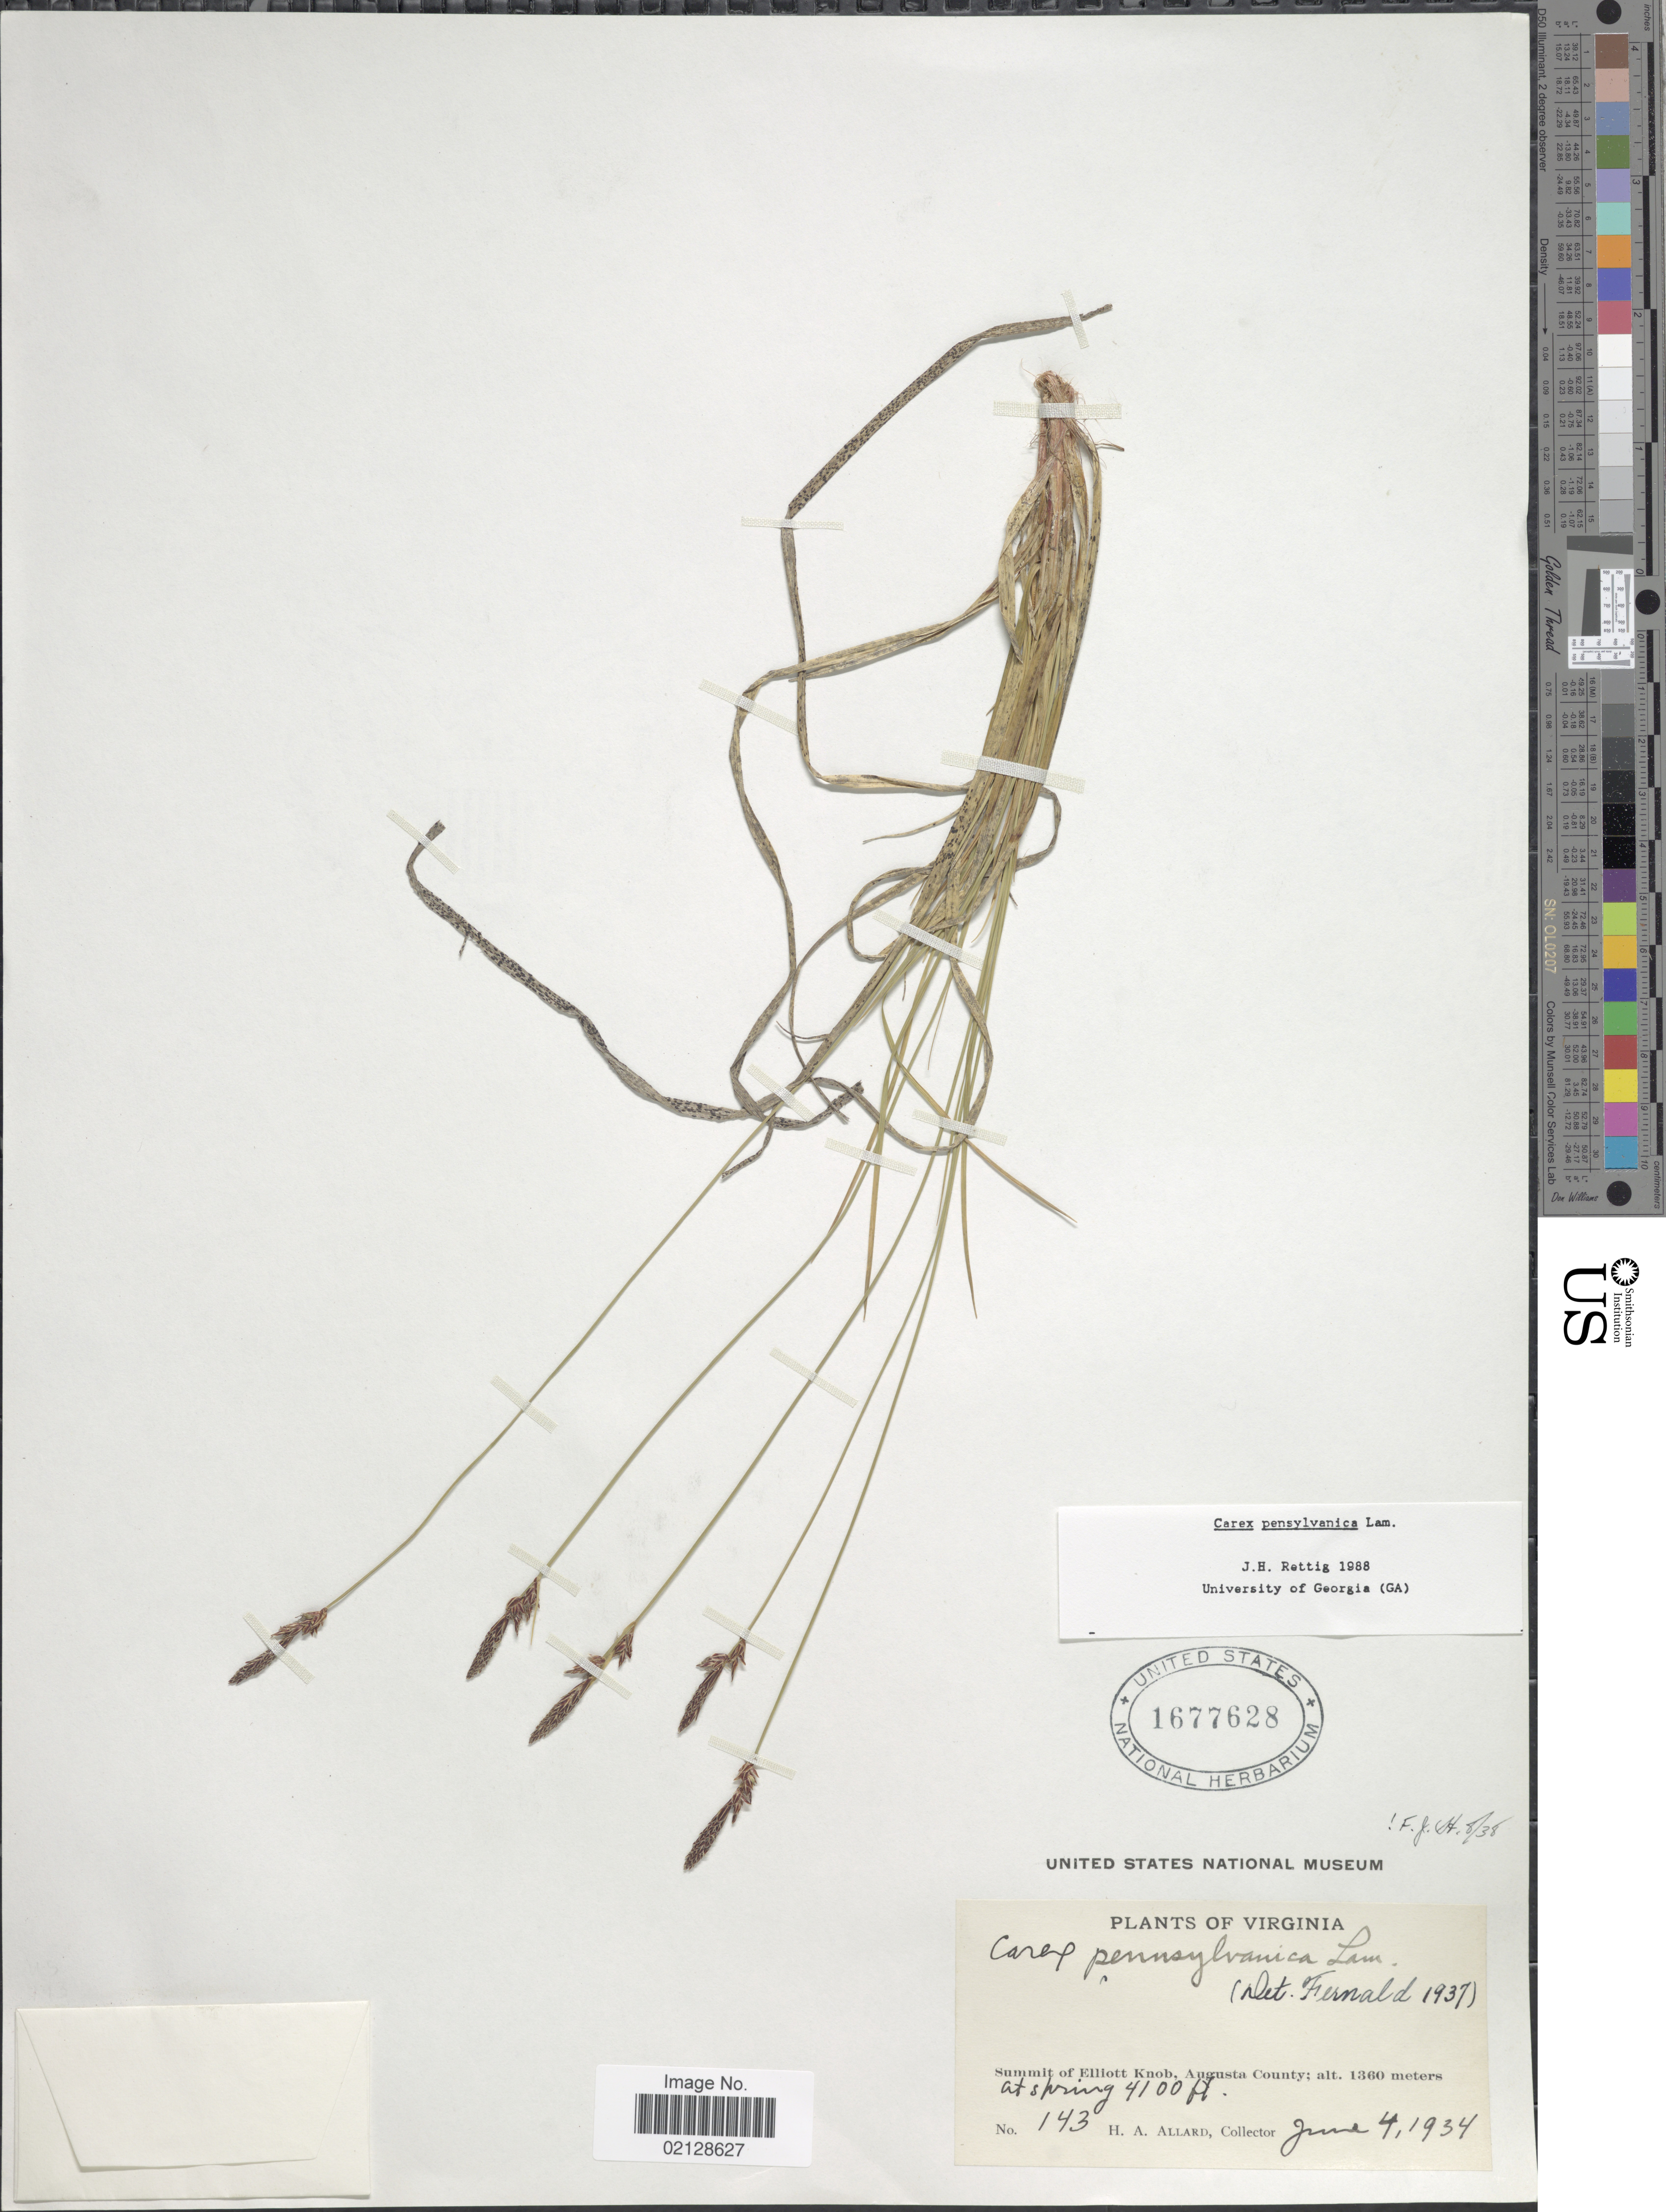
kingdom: Plantae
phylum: Tracheophyta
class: Liliopsida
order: Poales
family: Cyperaceae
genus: Carex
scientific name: Carex pensylvanica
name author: Lam.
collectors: H. A. Allard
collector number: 143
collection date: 1934-06-04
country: United States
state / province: Virginia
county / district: Augusta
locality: Summit of Elliott Knob.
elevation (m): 1250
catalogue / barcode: US 1677628